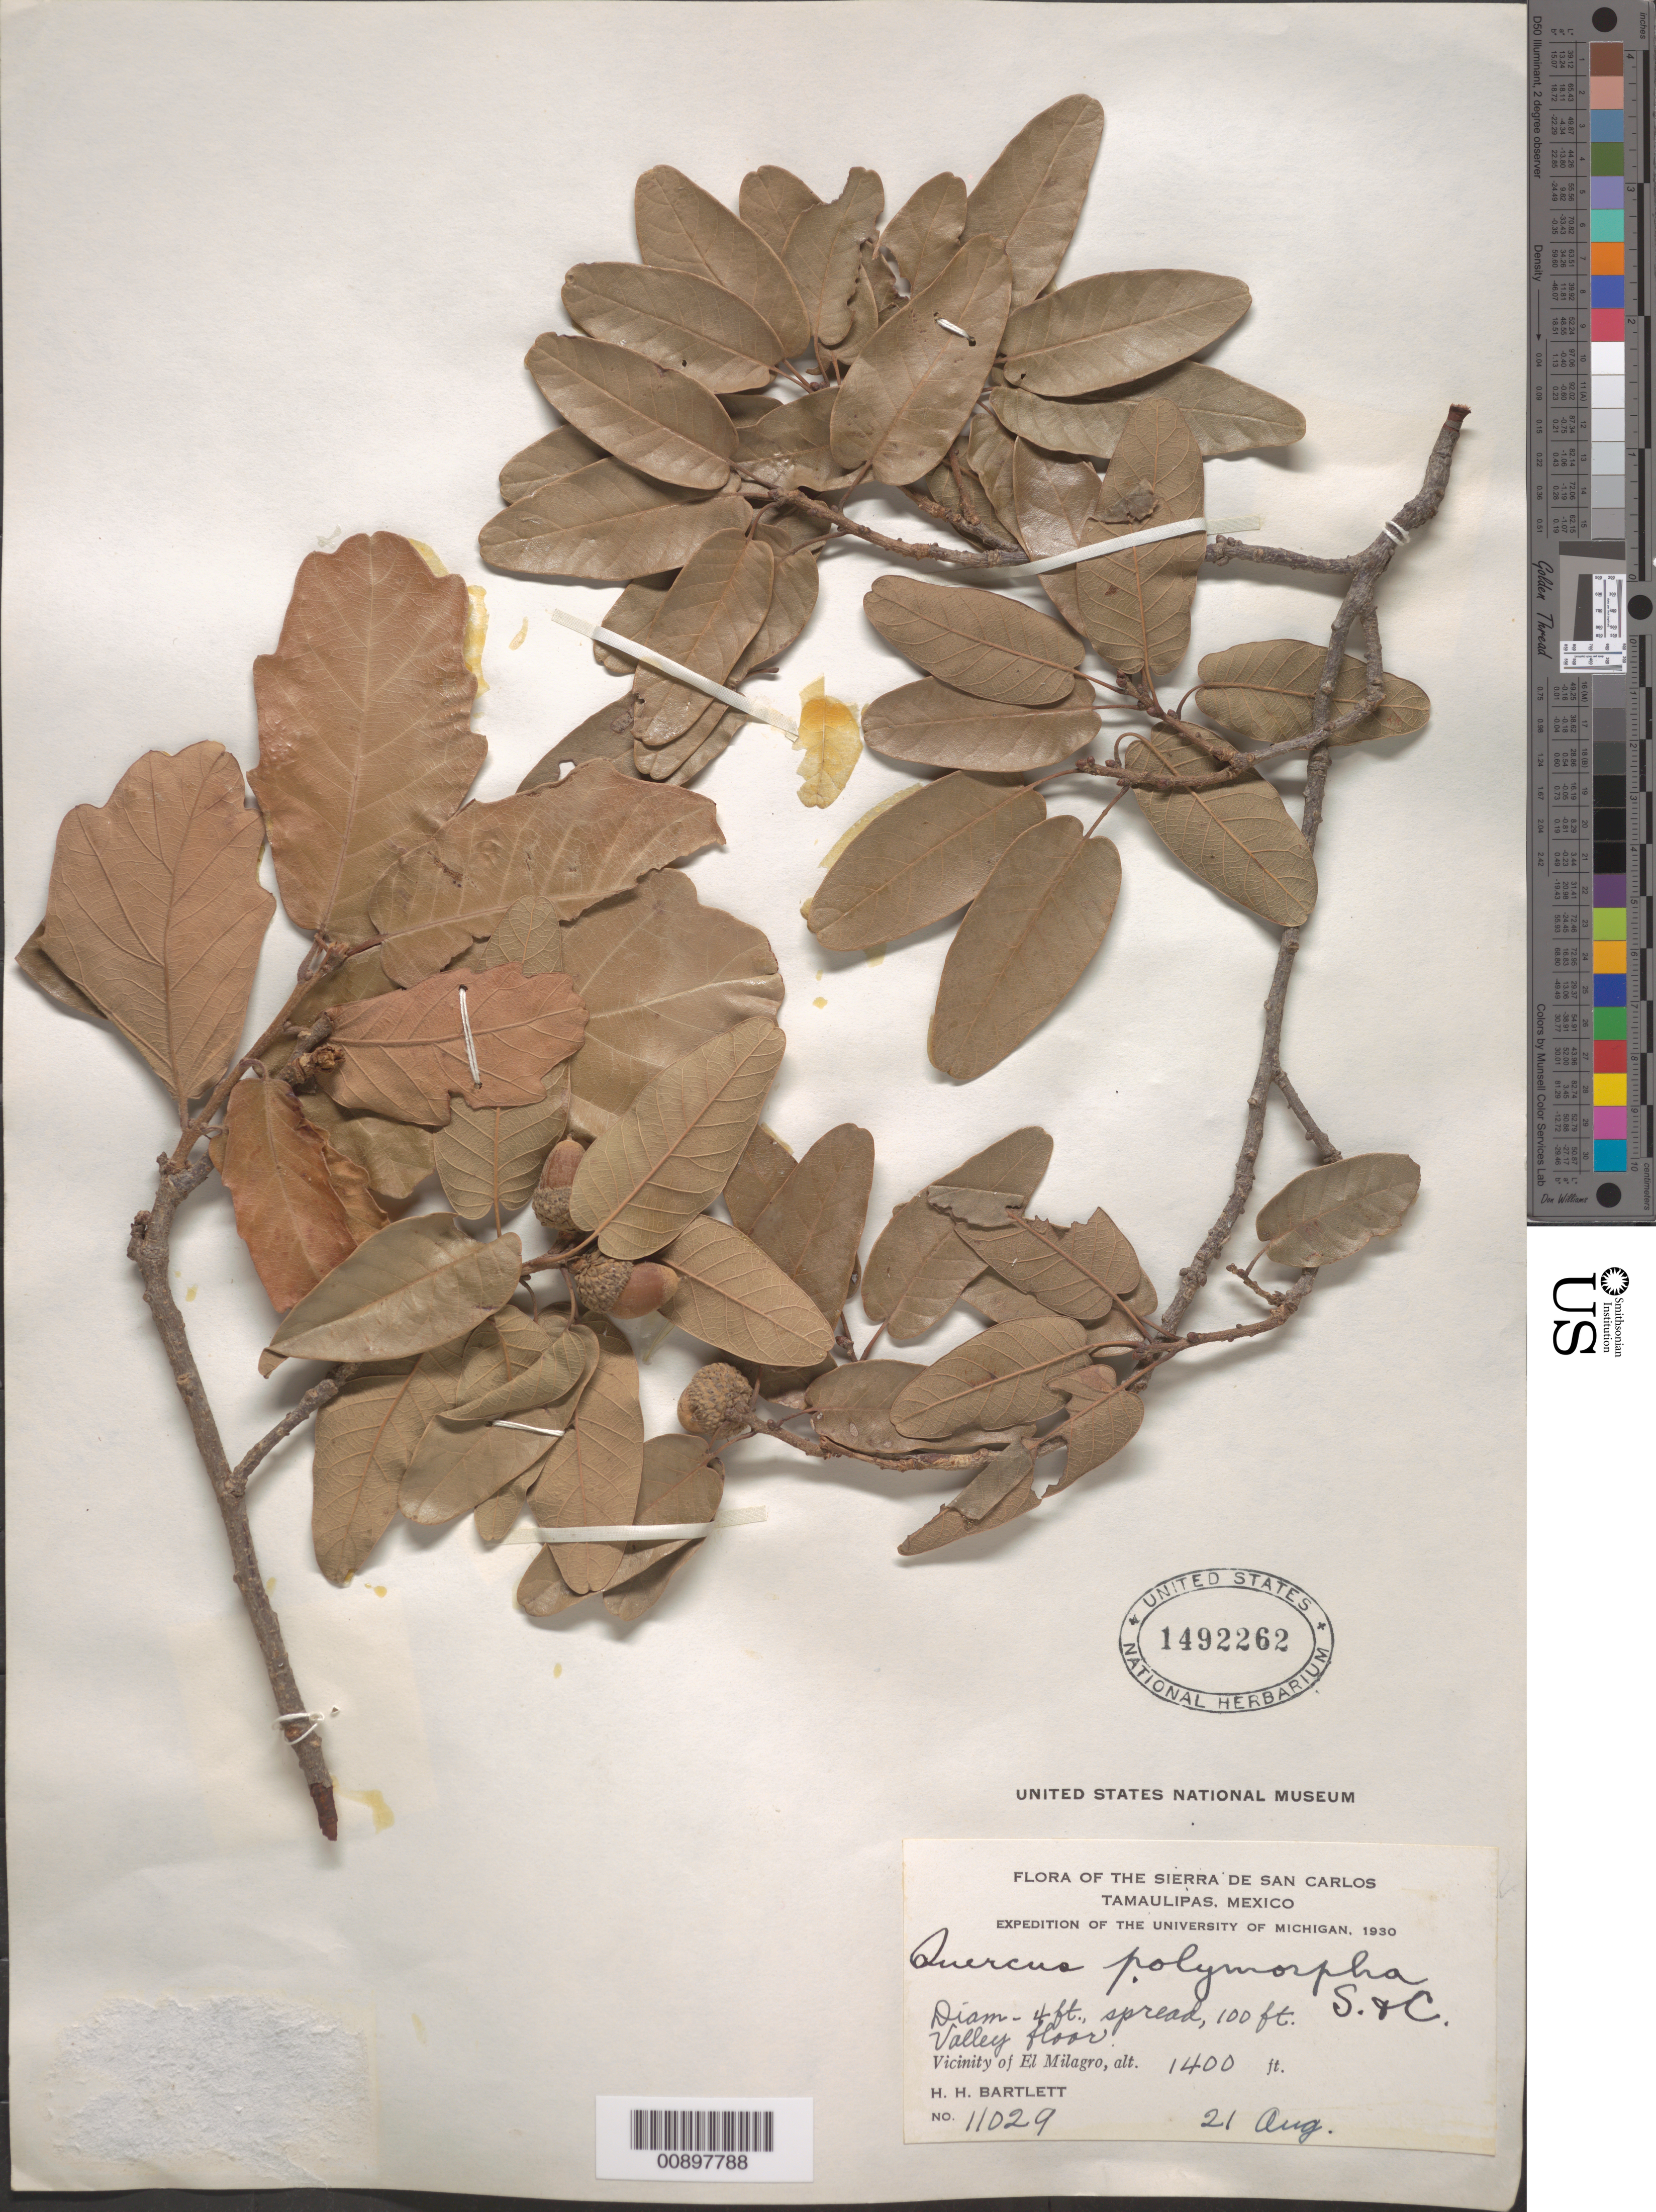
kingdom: Plantae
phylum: Tracheophyta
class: Magnoliopsida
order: Fagales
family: Fagaceae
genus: Quercus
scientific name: Quercus polymorpha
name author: Schltdl. & Cham.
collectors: H. H. Bartlett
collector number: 11029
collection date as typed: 21 Aug 1930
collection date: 1930-08-21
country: Mexico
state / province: Tamaulipas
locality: Vicinity of El Milagro. Sierra de San Carlos, Tamaulipas.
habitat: Valley floor.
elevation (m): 427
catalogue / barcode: US 1492262